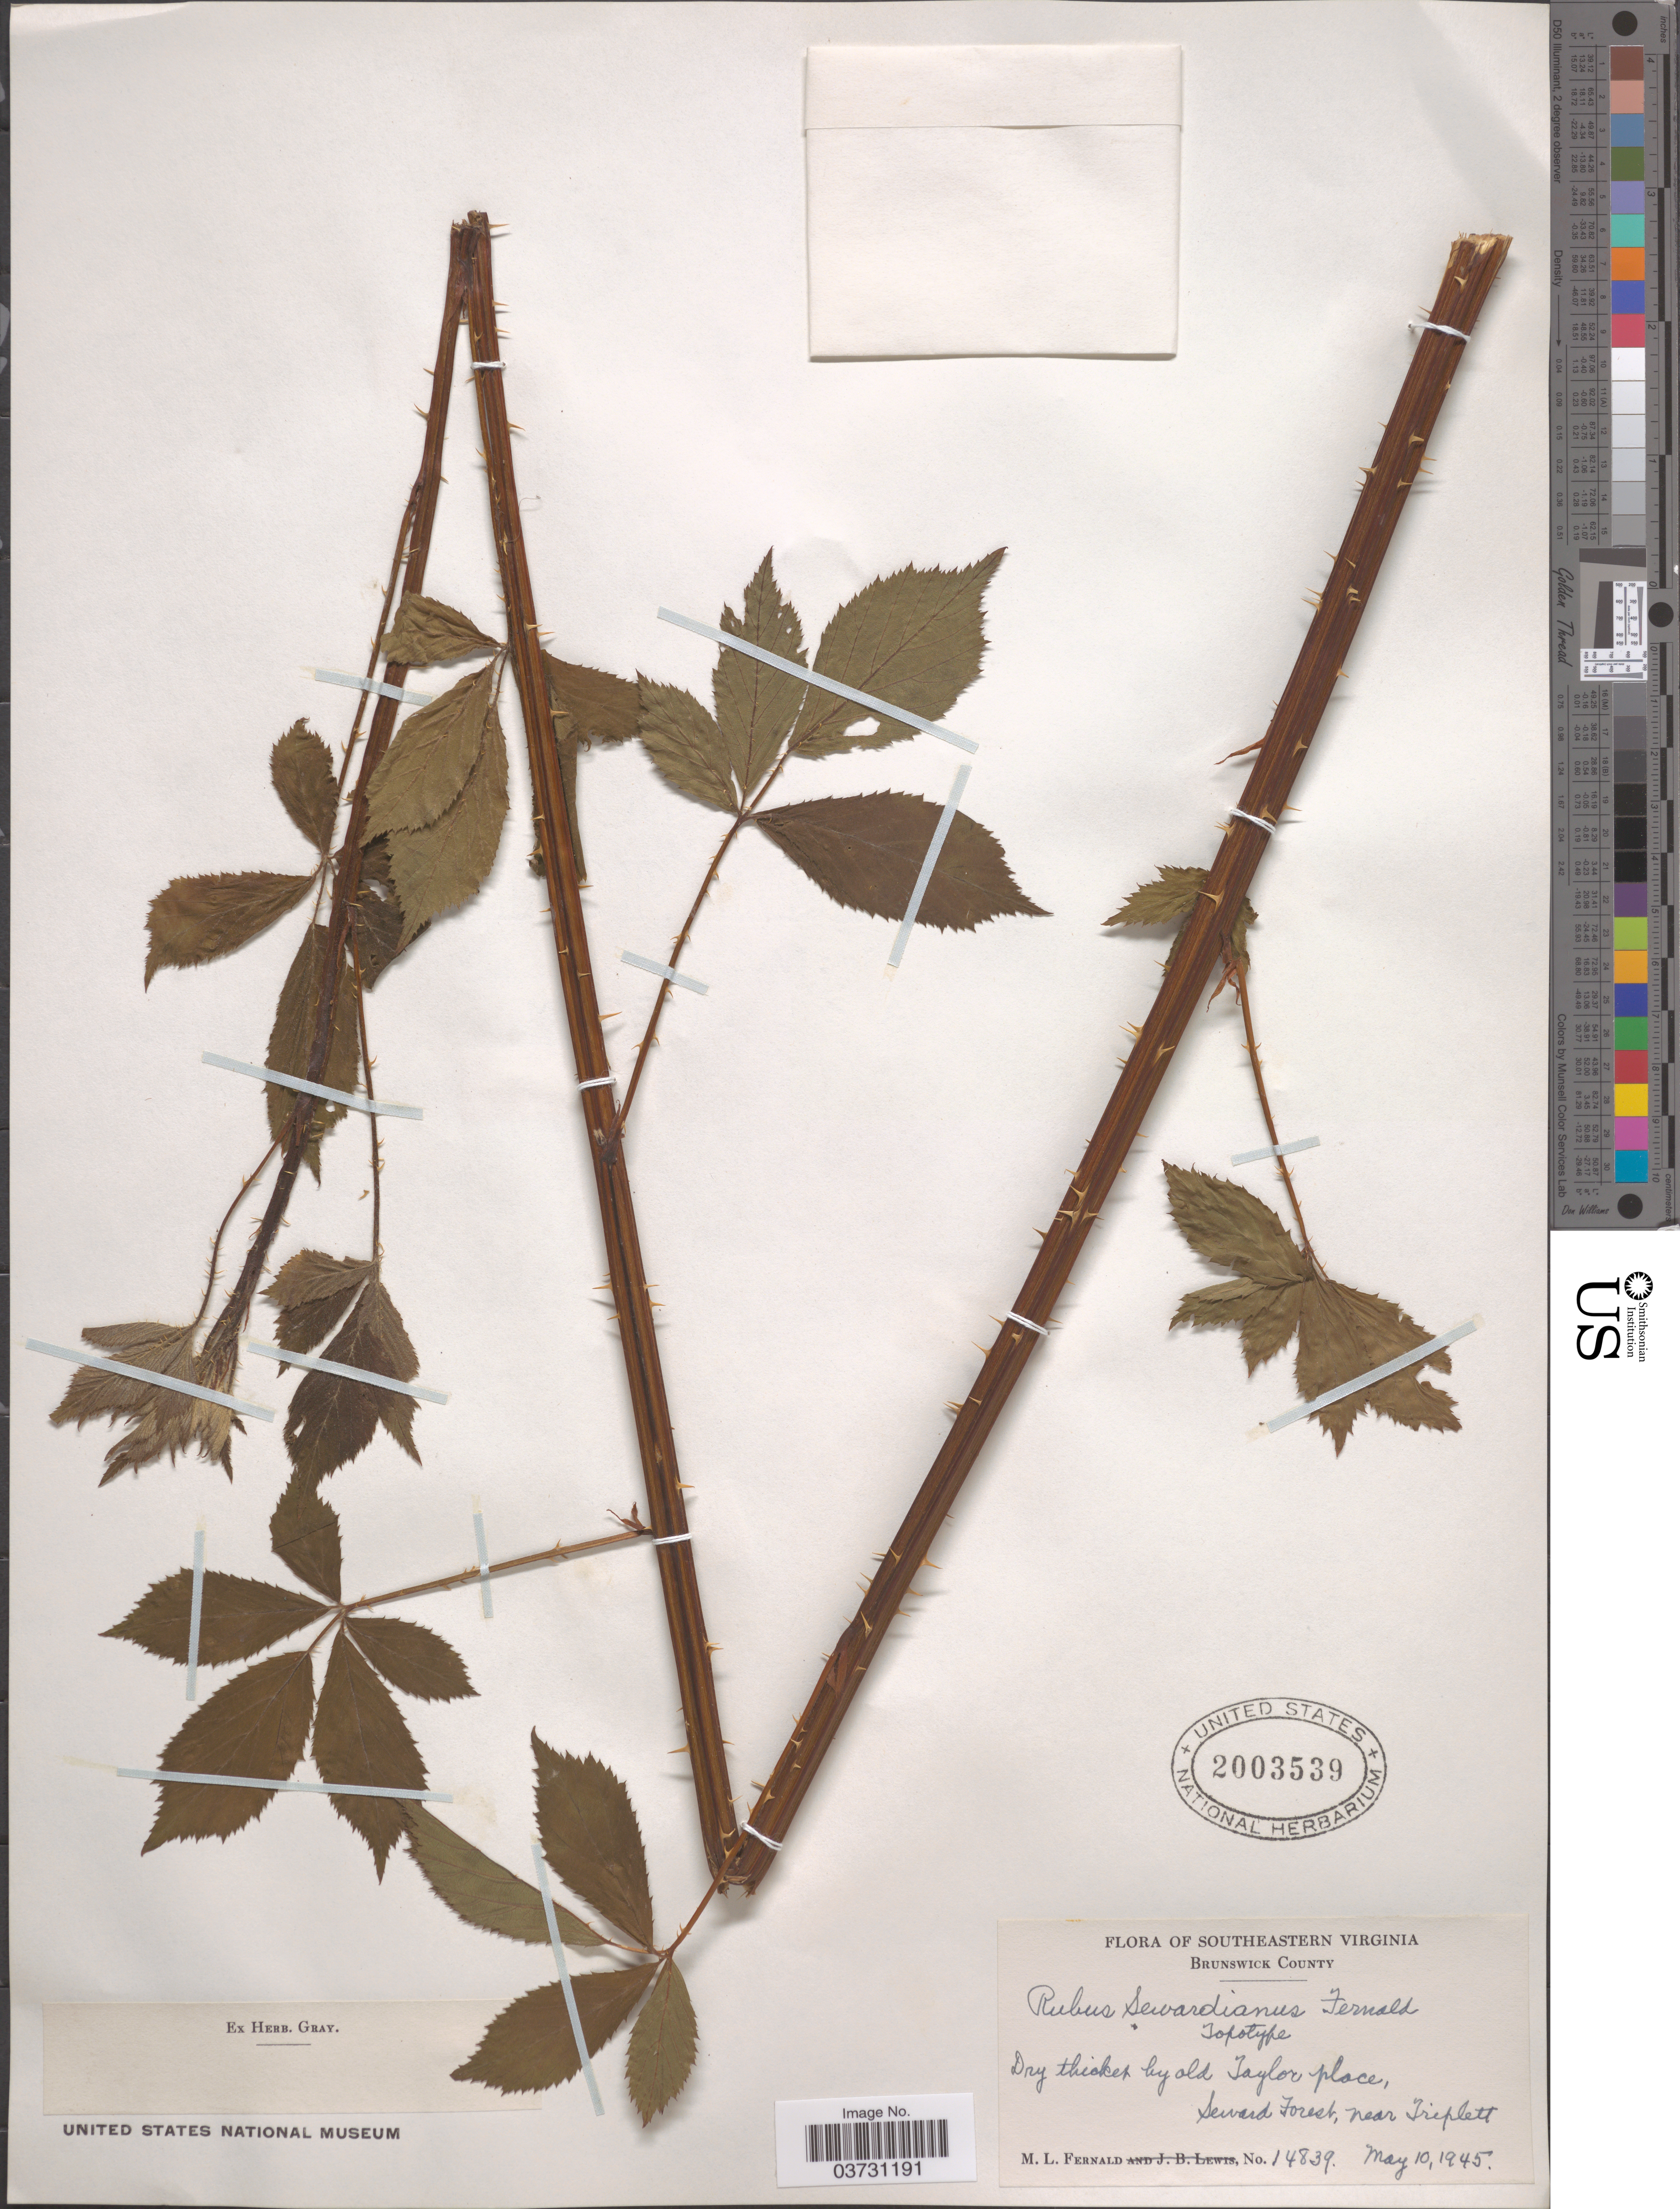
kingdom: Plantae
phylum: Tracheophyta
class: Magnoliopsida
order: Rosales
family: Rosaceae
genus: Rubus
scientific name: Rubus sewardianus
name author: Fernald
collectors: M. L. Fernald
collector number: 14839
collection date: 1945-05-10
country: United States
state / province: Virginia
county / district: Brunswick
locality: Southeastern Virginia. Brunswick County. Dry thicket by old Taylor place, Seward Forest, near Triplett.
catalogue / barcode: US 2003539